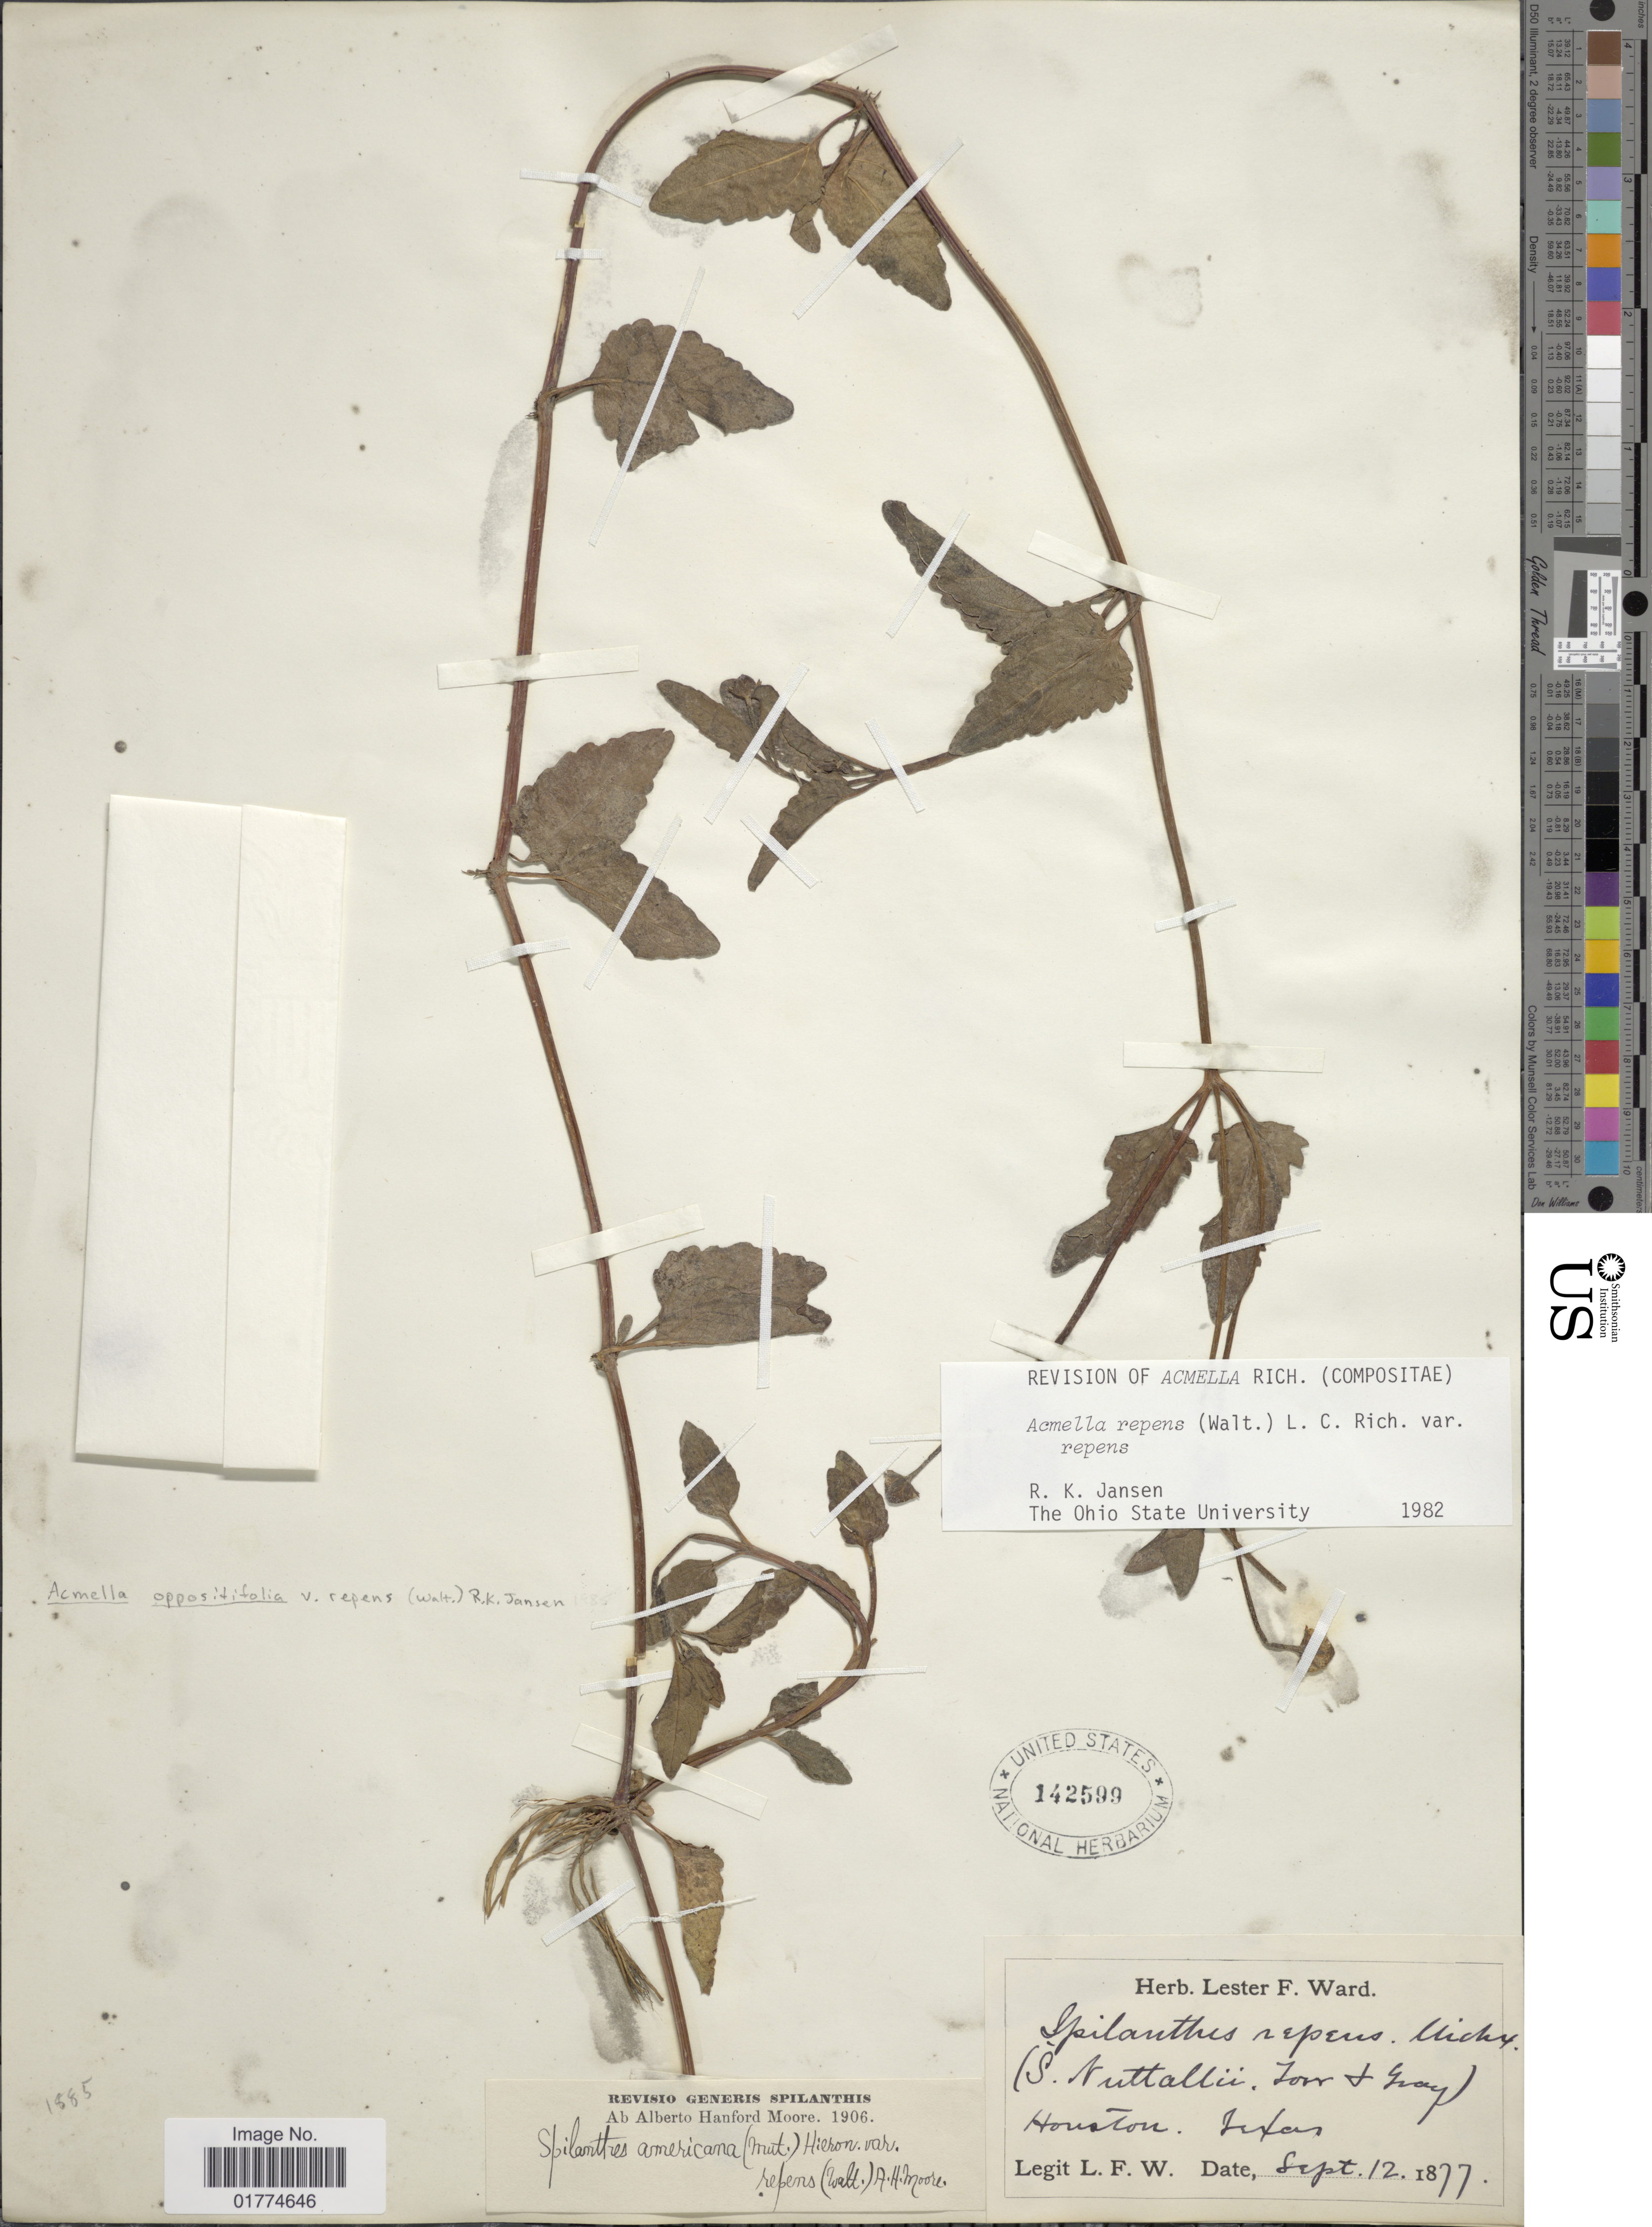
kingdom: Plantae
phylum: Tracheophyta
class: Magnoliopsida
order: Asterales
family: Asteraceae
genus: Acmella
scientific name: Acmella oppositifolia var. repens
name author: (Walter) R.K. Jansen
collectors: L. F. Ward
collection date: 1877-09-12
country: United States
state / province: Texas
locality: Houston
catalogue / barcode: US 142599